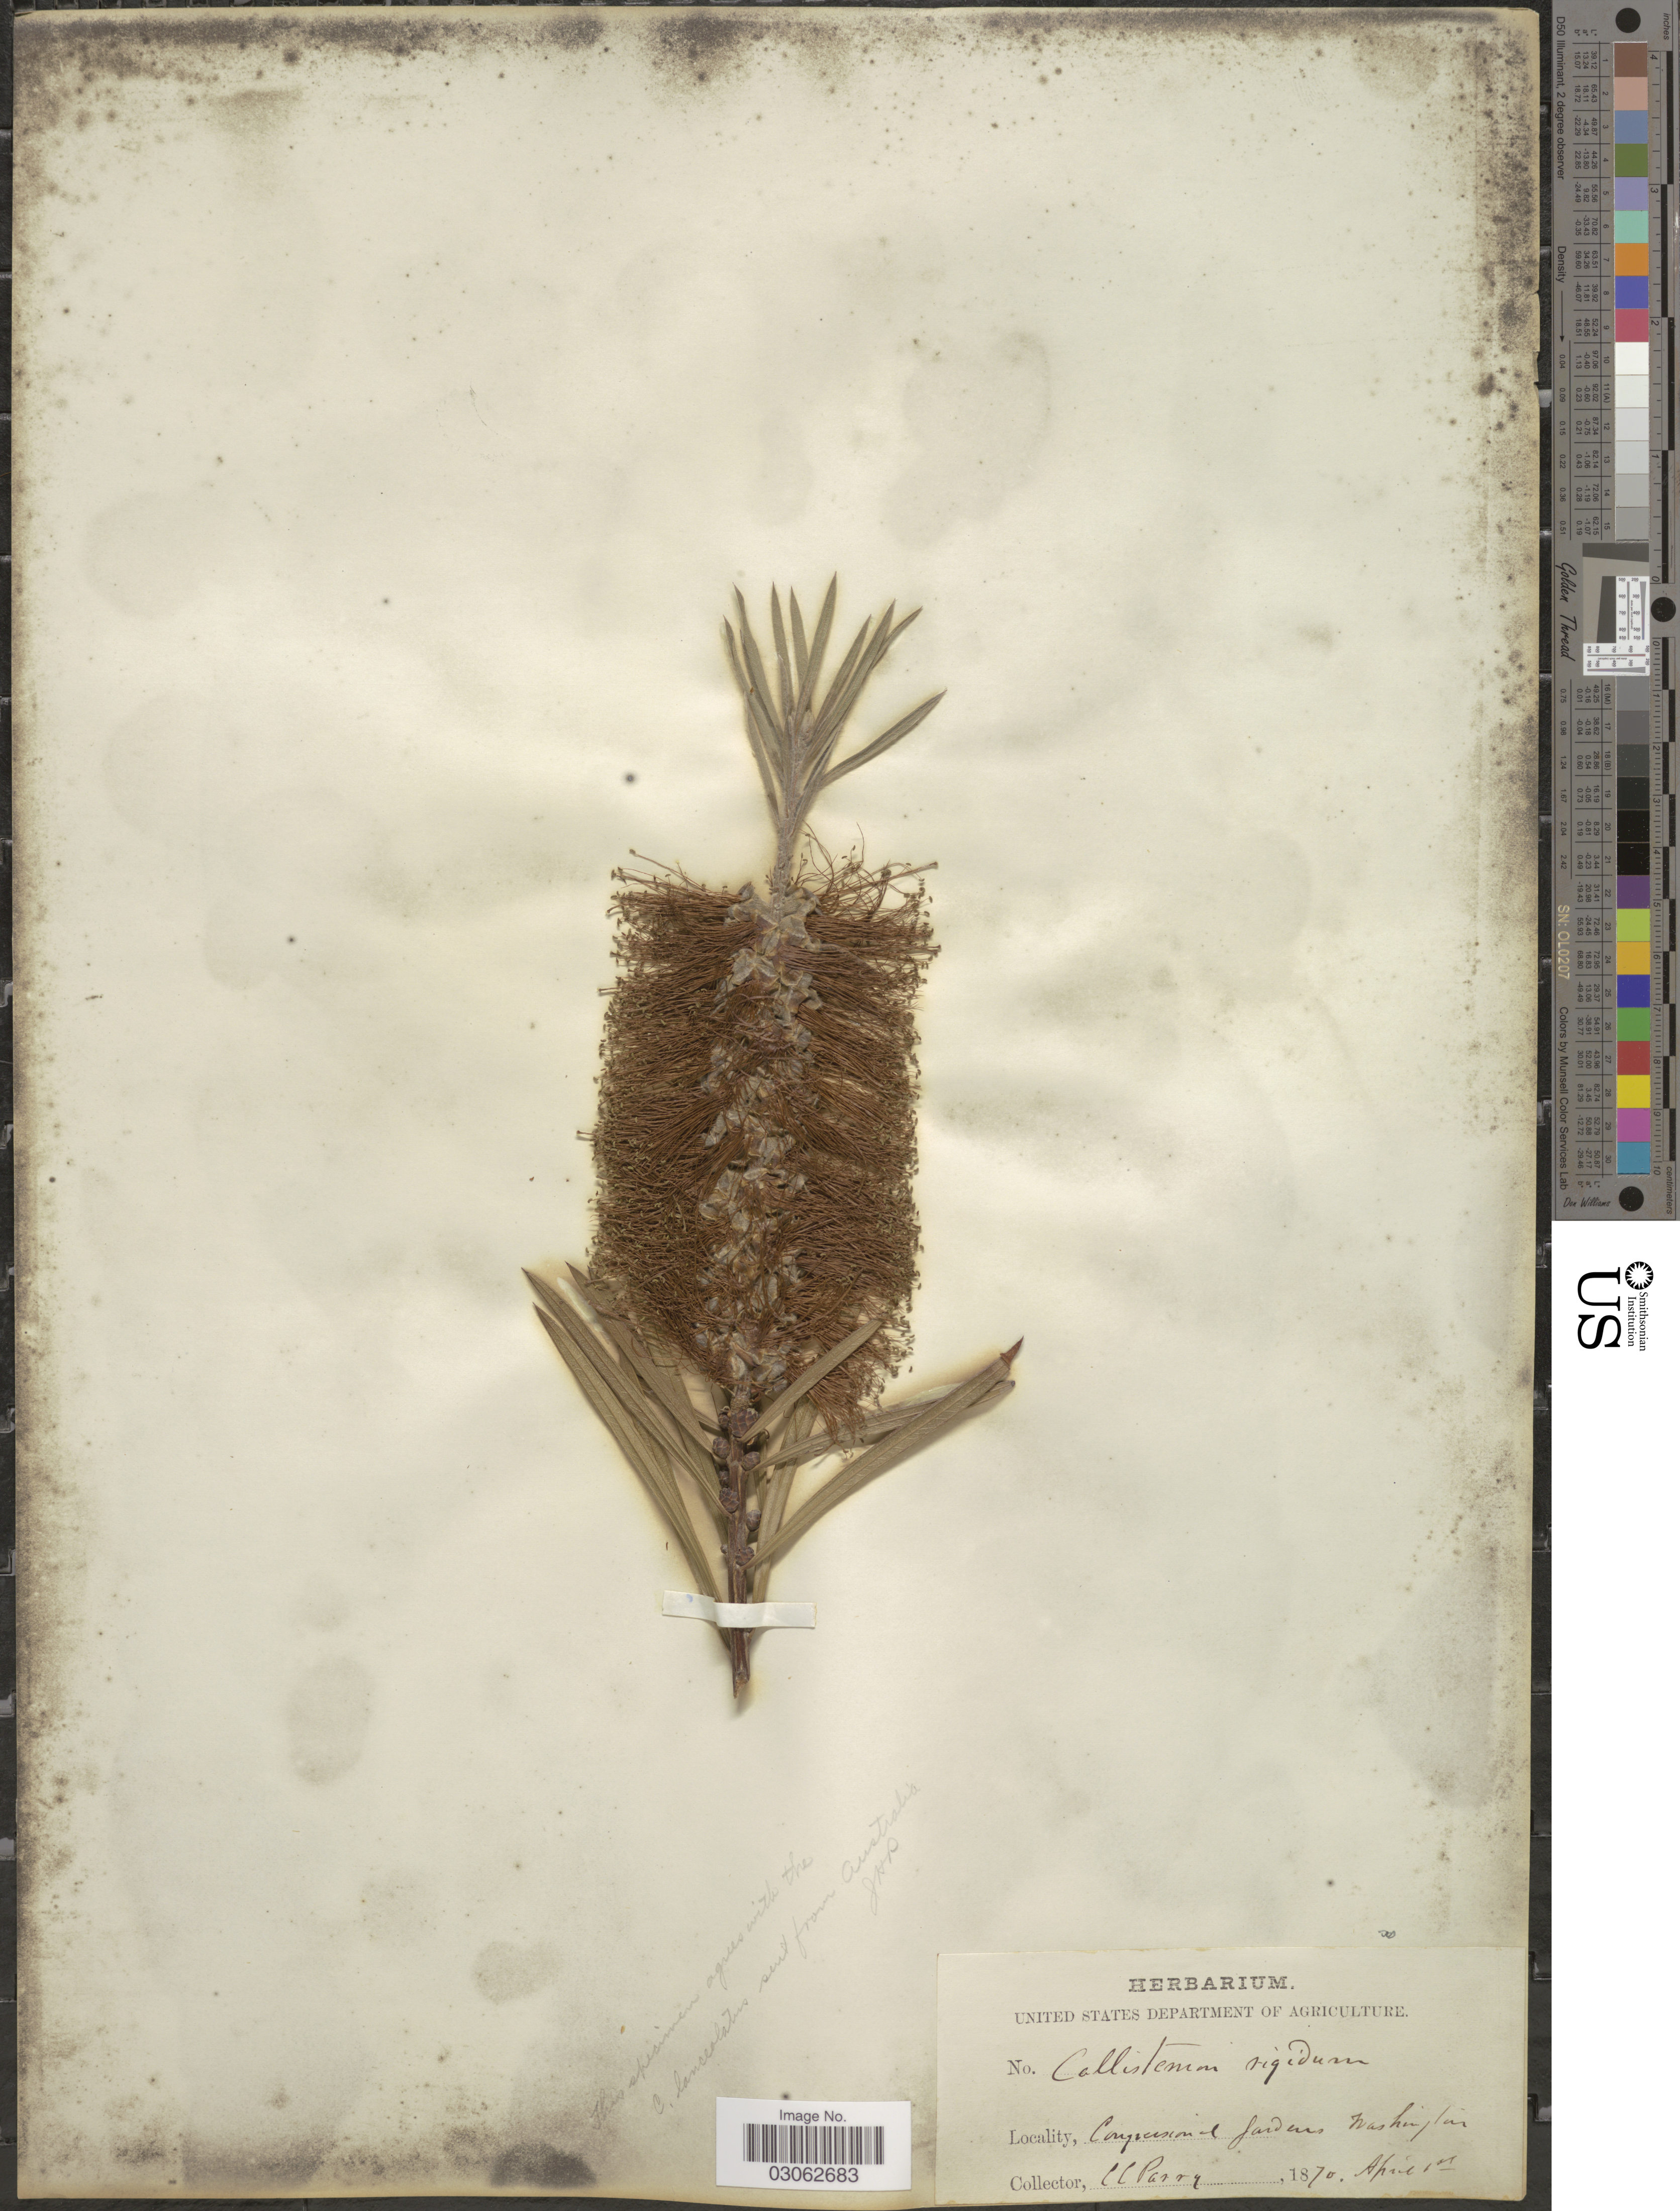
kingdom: Plantae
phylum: Tracheophyta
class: Magnoliopsida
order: Myrtales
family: Myrtaceae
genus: Callistemon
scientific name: Callistemon rigidus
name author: R. Br.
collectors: C. C. Parry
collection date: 1870-04-01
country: United States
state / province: Washington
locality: Congressional Gardens.